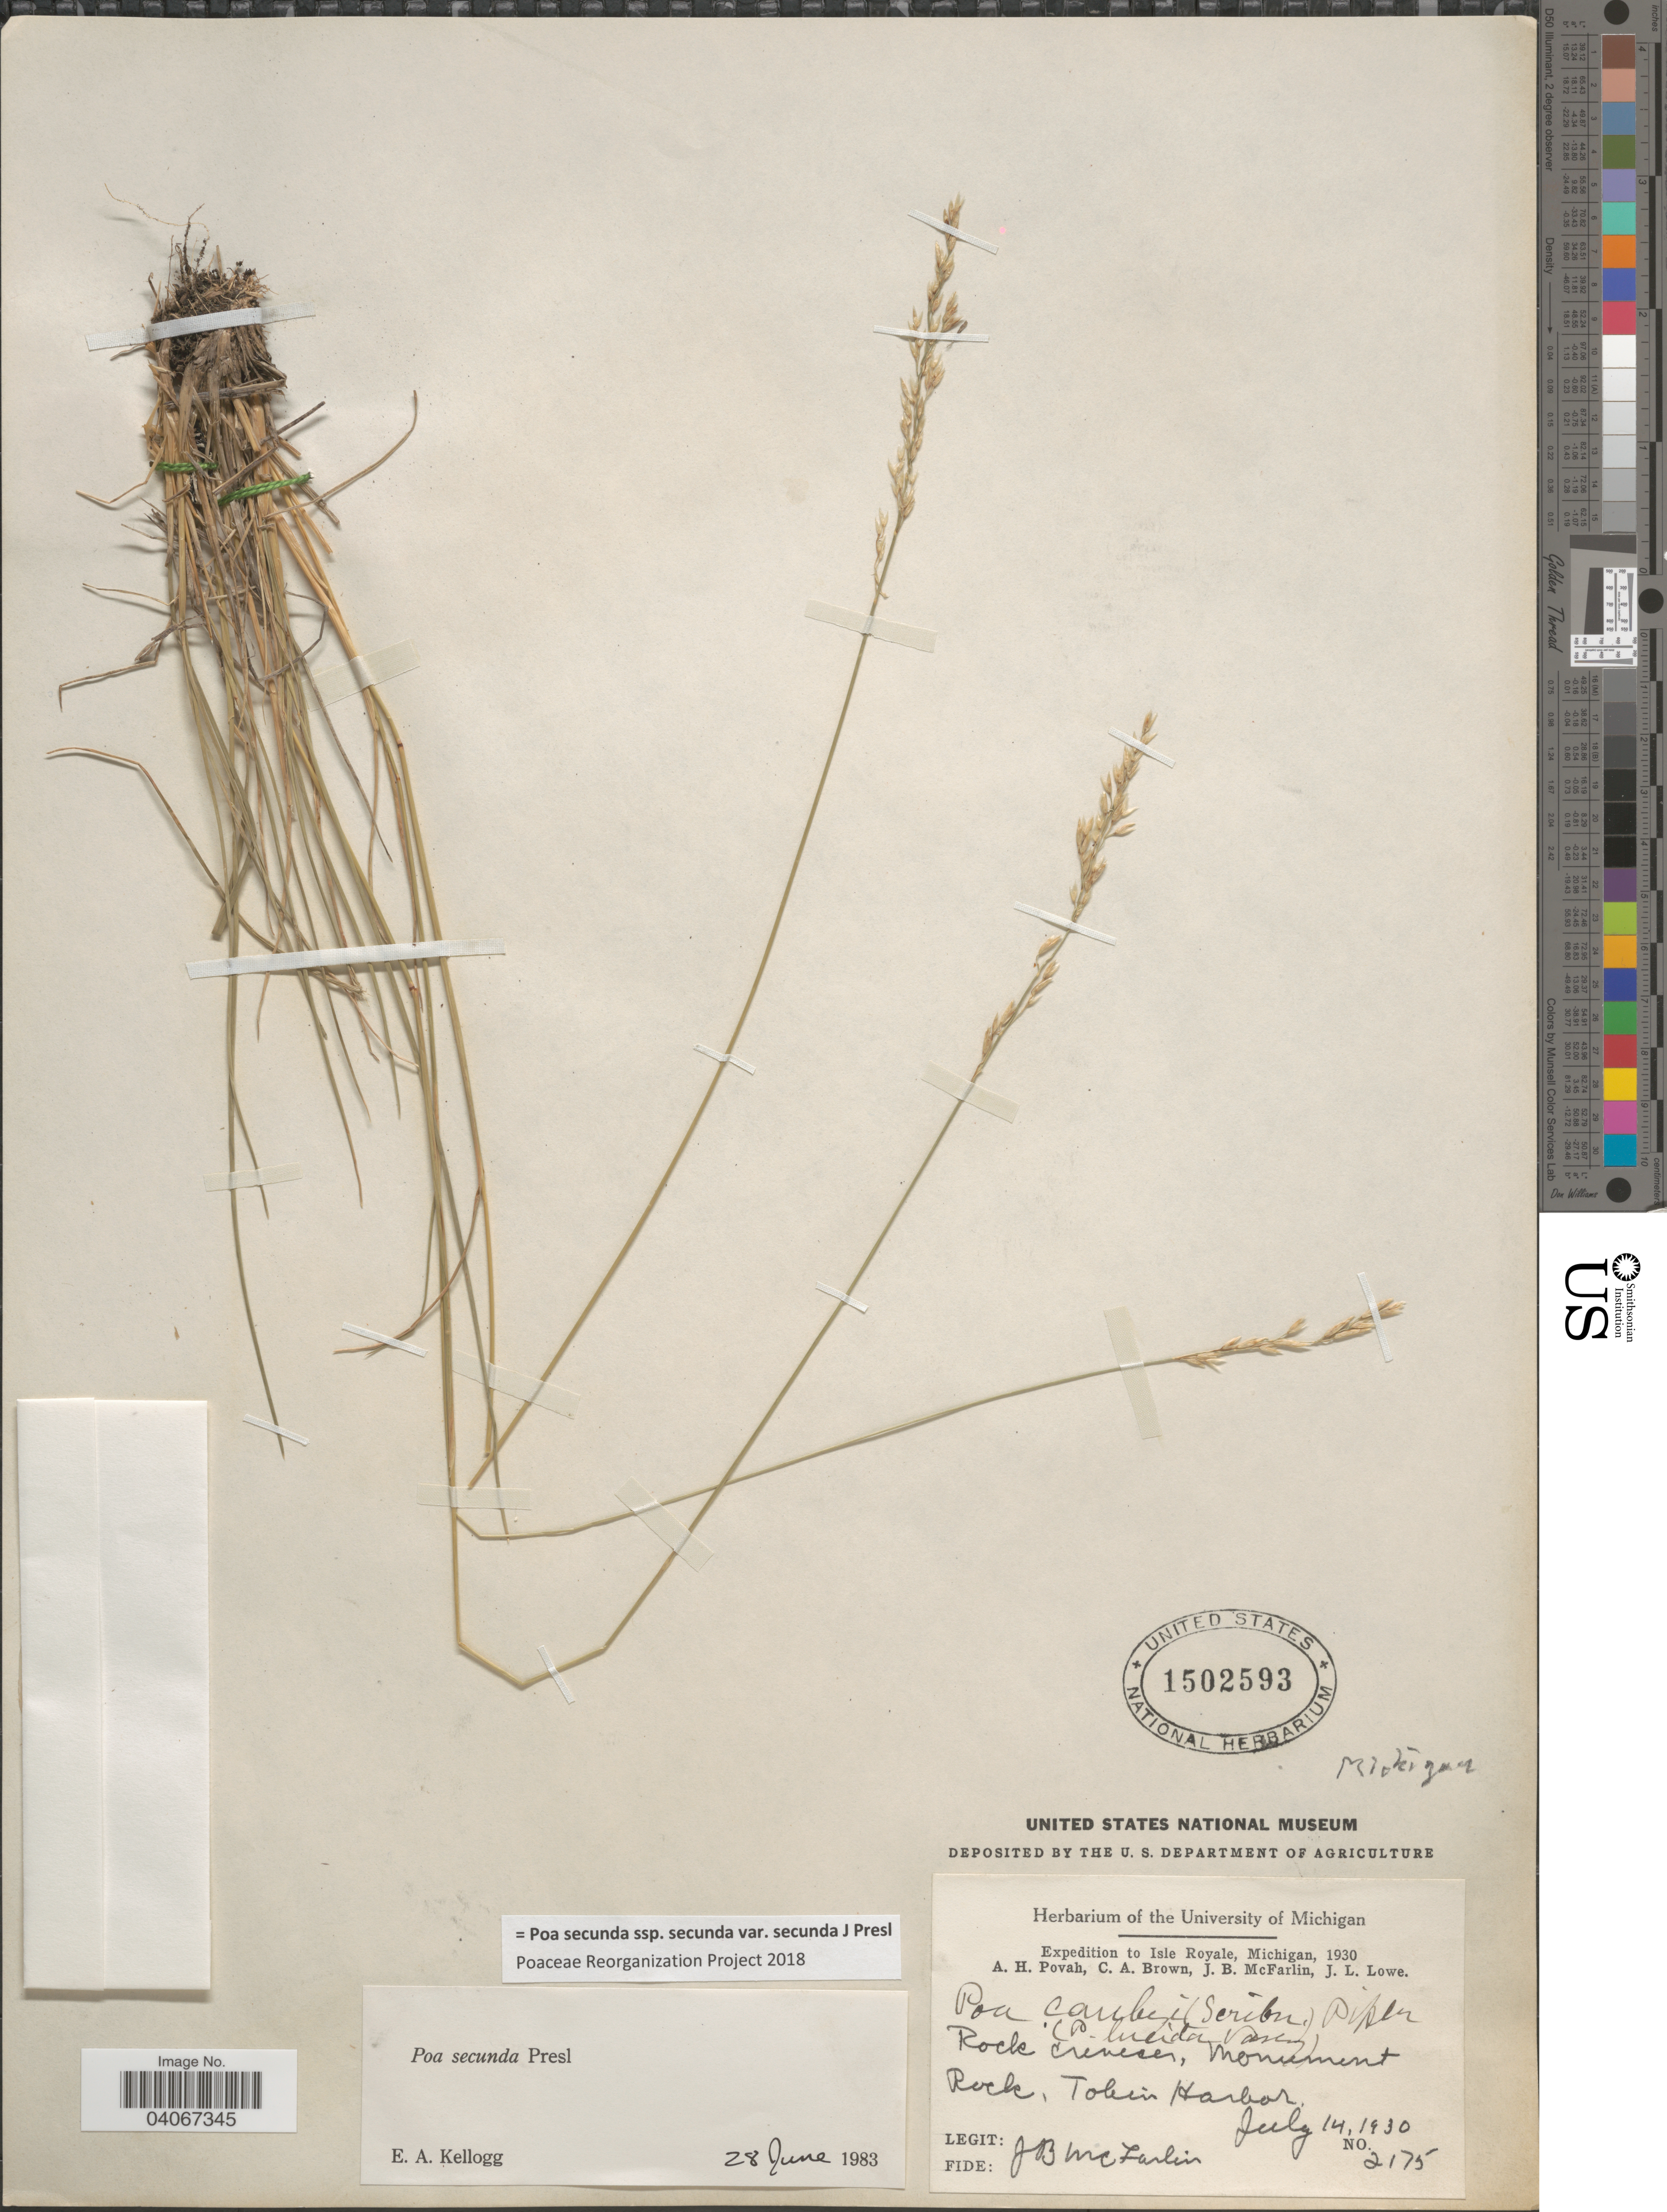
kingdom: Plantae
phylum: Tracheophyta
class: Liliopsida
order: Poales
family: Poaceae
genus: Poa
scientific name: Poa secunda subsp. secunda var. secunda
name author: J. Presl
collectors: J. McFarlin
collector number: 2175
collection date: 1930-07-14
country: United States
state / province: Michigan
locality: Expedition to Isle Royale, Michigan, 1930. Rock crevices, Monument Rock, Tobin Harbor.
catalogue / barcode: US 1502593